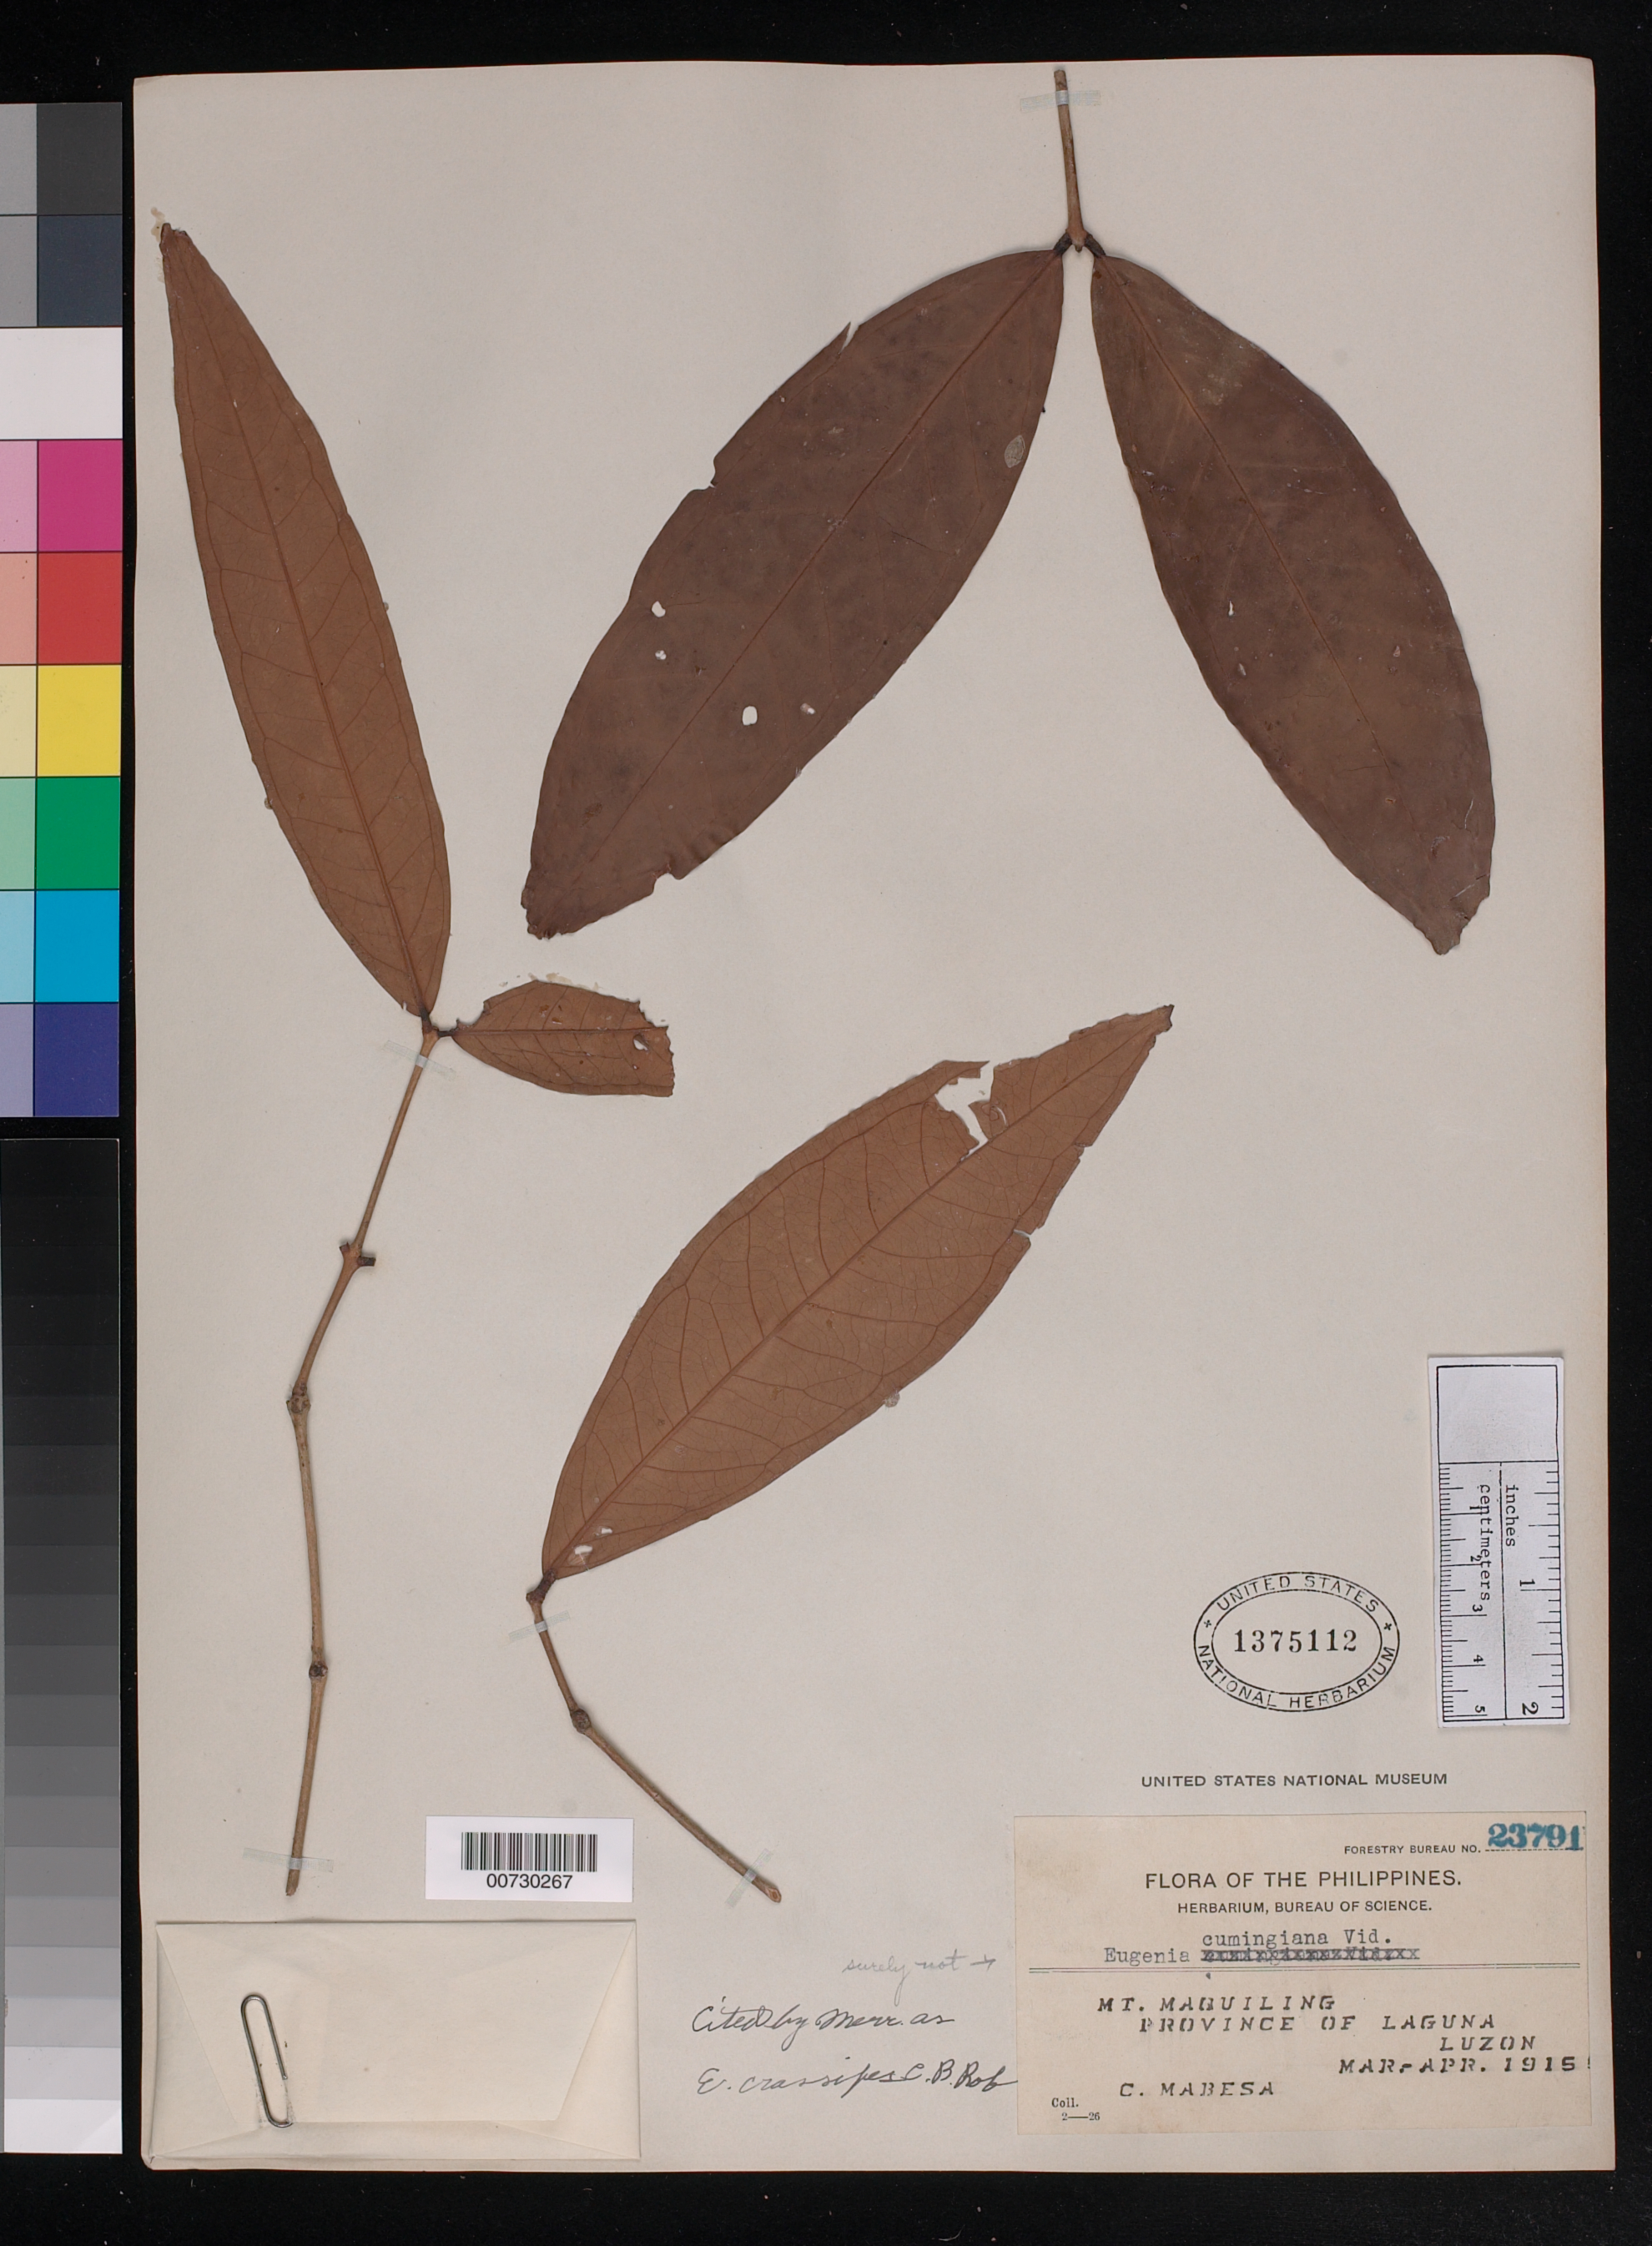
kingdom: Plantae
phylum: Tracheophyta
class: Magnoliopsida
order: Myrtales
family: Myrtaceae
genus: Syzygium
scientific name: Syzygium crassipes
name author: (C.B. Rob.) Merr.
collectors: C. Mabesa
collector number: For. Bur. 23791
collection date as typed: Mar 1915 to -- Apr 1915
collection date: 1915-03/1915-04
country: Philippines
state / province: Calabarzon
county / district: Laguna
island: Luzon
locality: Mt. Maquiling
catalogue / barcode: US 1375112